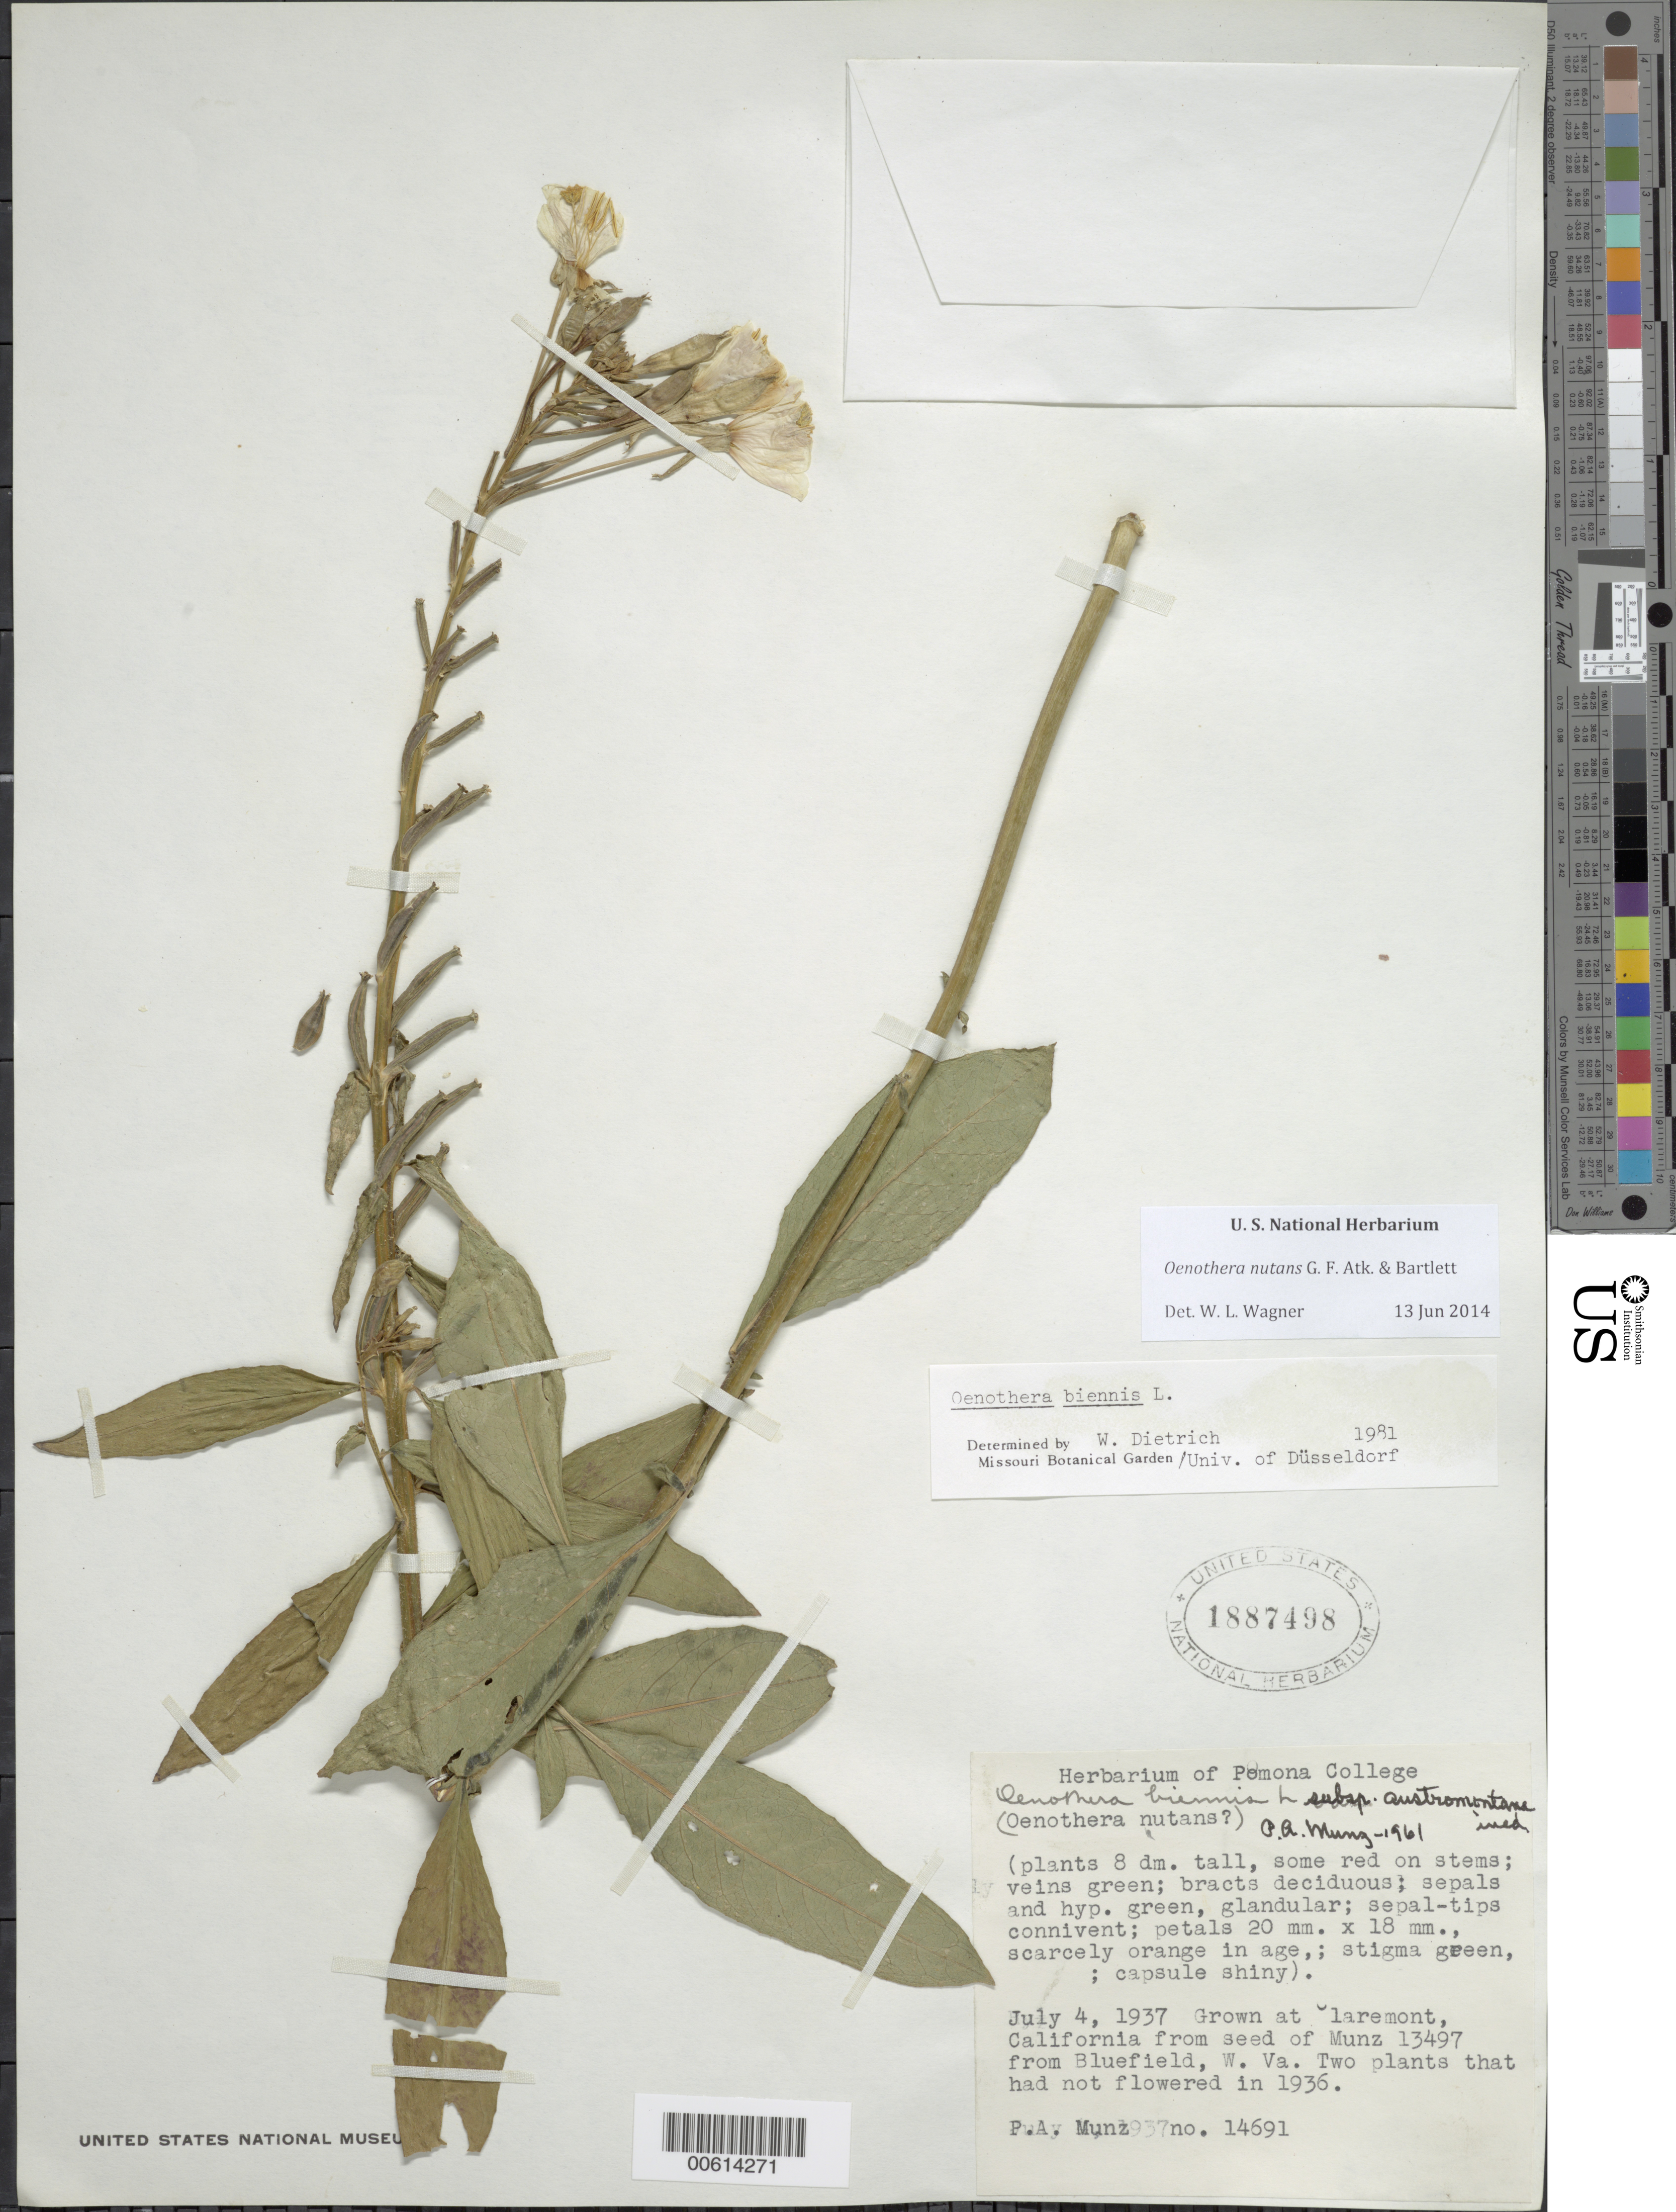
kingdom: Plantae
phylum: Tracheophyta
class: Magnoliopsida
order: Myrtales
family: Onagraceae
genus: Oenothera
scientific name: Oenothera nutans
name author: G.F. Atk. & Bartlett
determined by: Wagner, W. L., (BOT), Smithsonian Institution - National Museum of Natural History (UNITED STATES)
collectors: P. A. Munz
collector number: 14691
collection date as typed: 04 Jul 1937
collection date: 1937-07-04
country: United States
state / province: California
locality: Pomona College, Claremont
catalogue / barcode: US 1887498